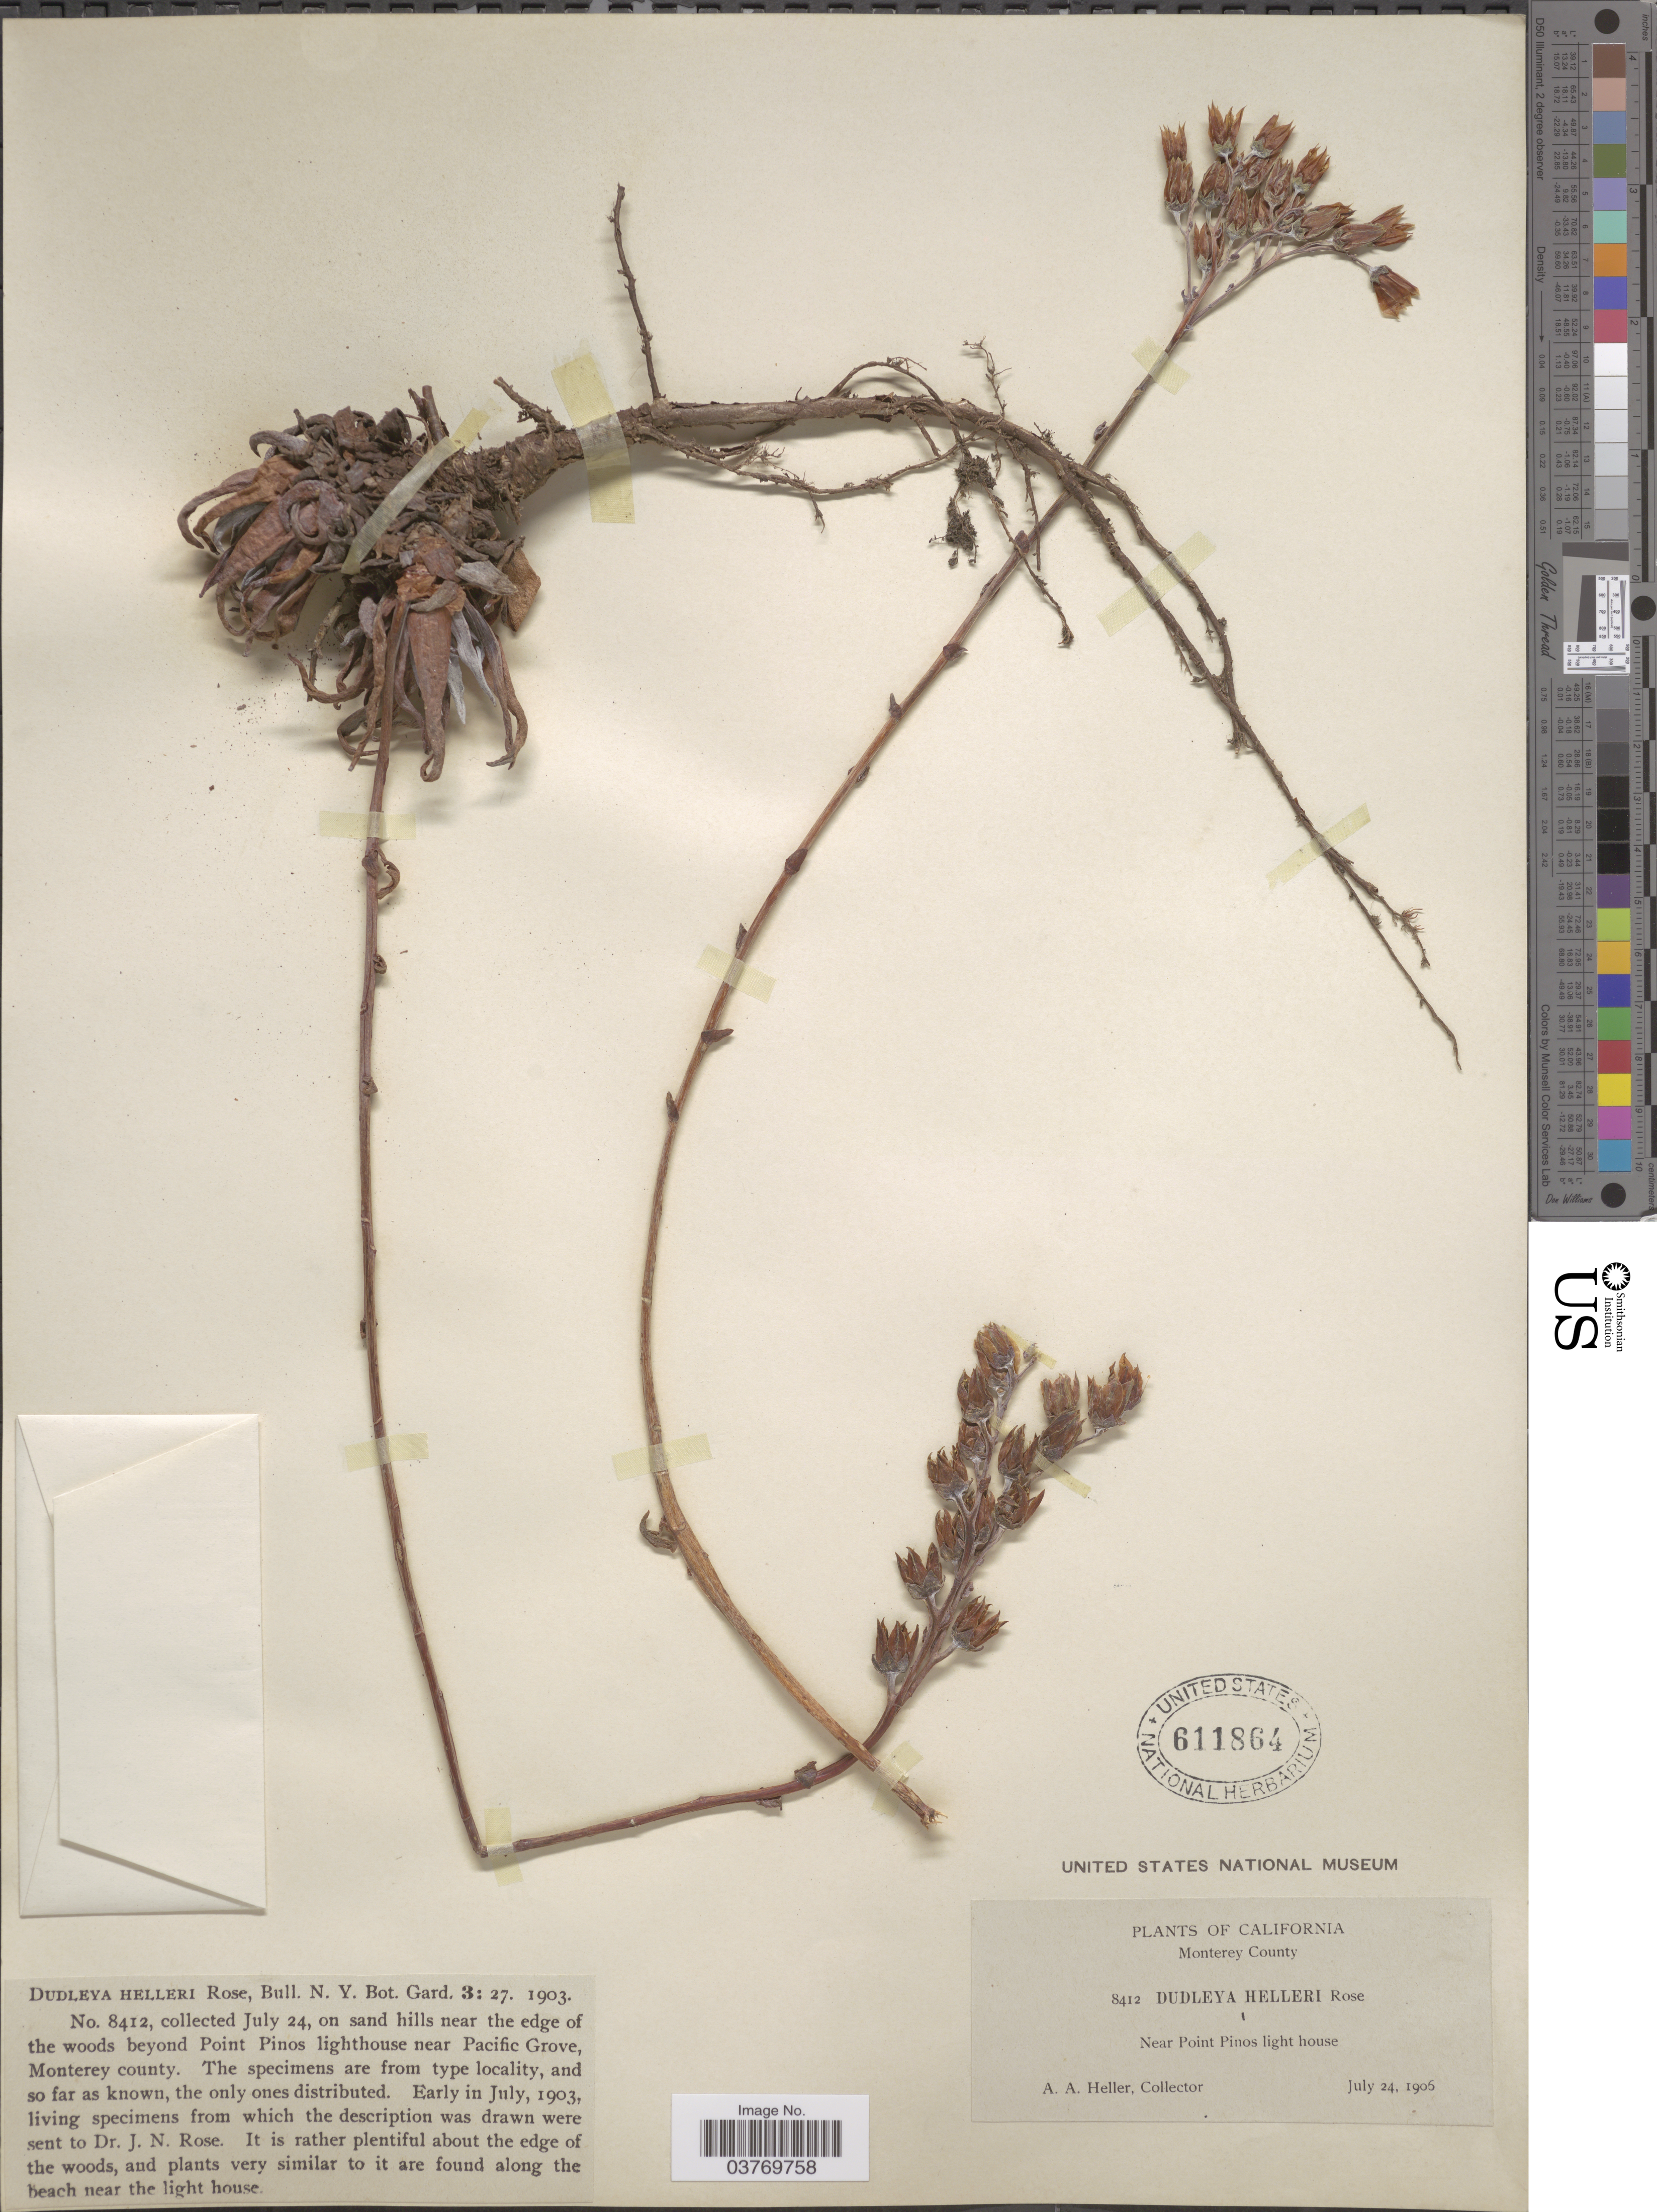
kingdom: Plantae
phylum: Tracheophyta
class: Magnoliopsida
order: Saxifragales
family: Crassulaceae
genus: Dudleya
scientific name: Dudleya helleri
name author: Rose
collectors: A. A. Heller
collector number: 8412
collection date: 1905-07-24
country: United States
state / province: California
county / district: Monterey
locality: Monterey County. Near the edge of the woods beyond Point Pinos lighthouse near Pacific Grove.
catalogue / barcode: US 611864